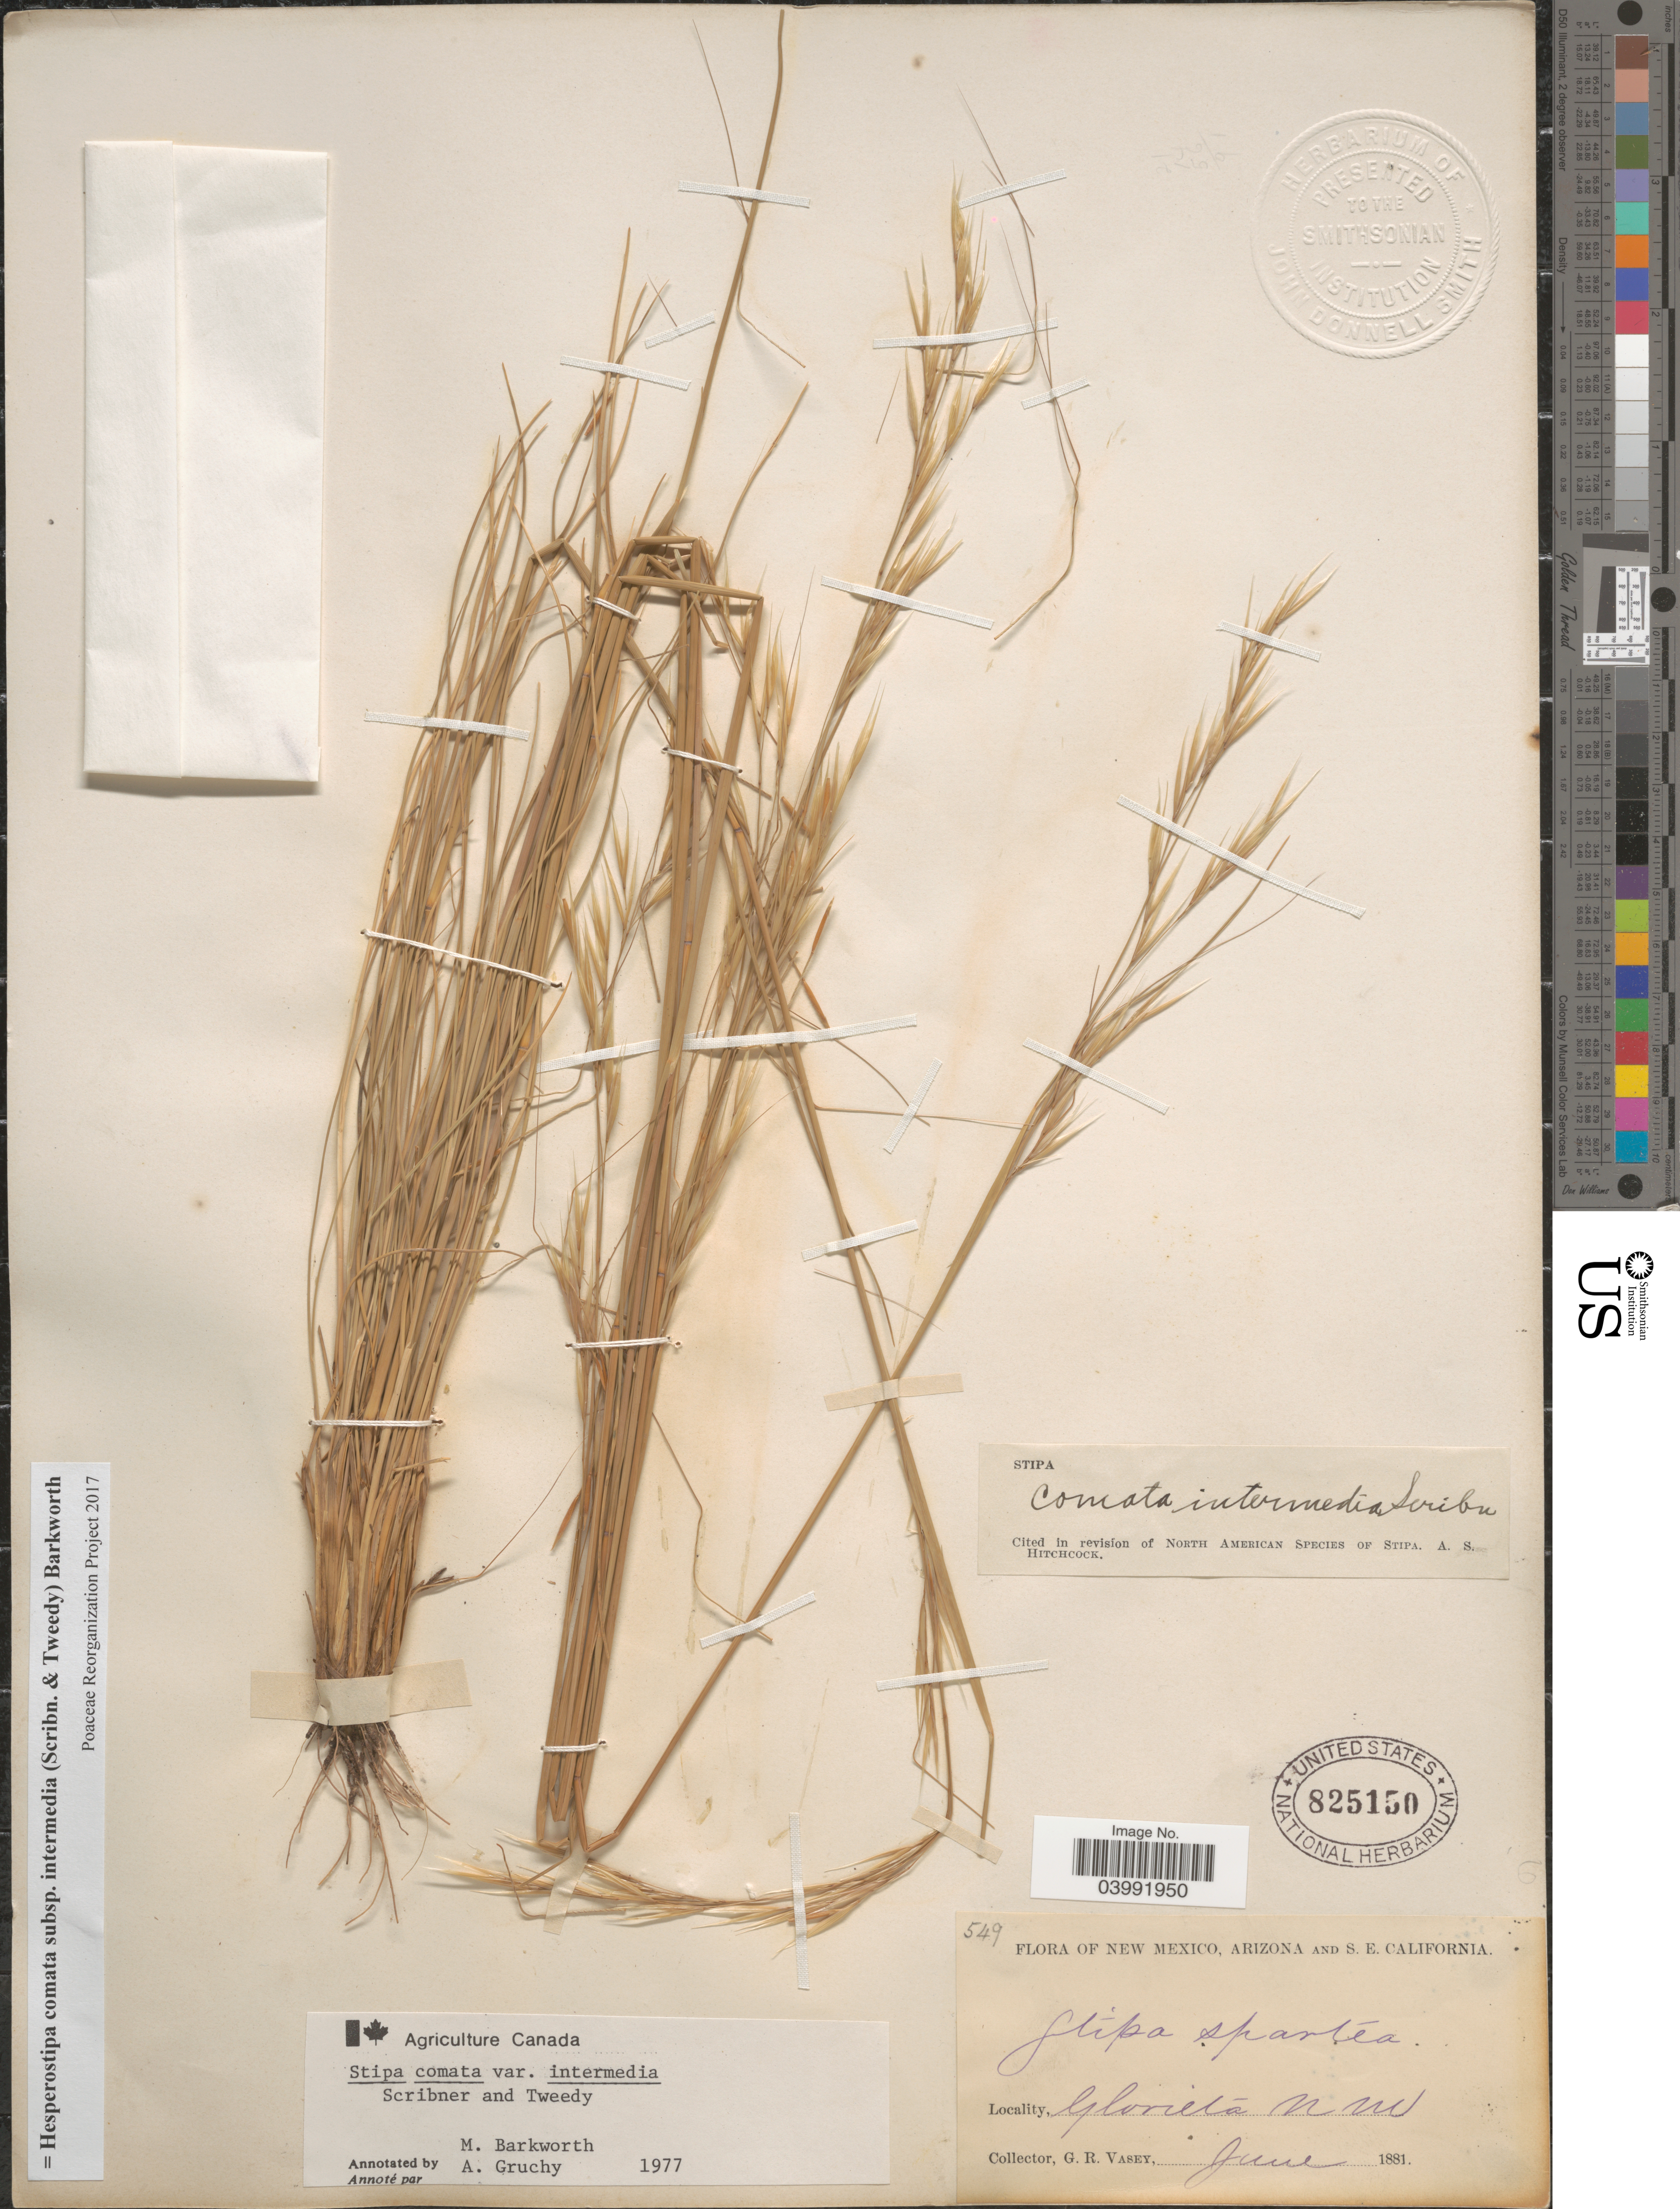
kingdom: Plantae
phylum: Tracheophyta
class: Liliopsida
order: Poales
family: Poaceae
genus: Hesperostipa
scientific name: Hesperostipa comata subsp. intermedia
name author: (Scribn. & Tweedy) Barkworth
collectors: G. R. Vasey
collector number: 549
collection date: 1881-06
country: United States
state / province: New Mexico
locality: Glorieta.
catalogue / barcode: US 825150